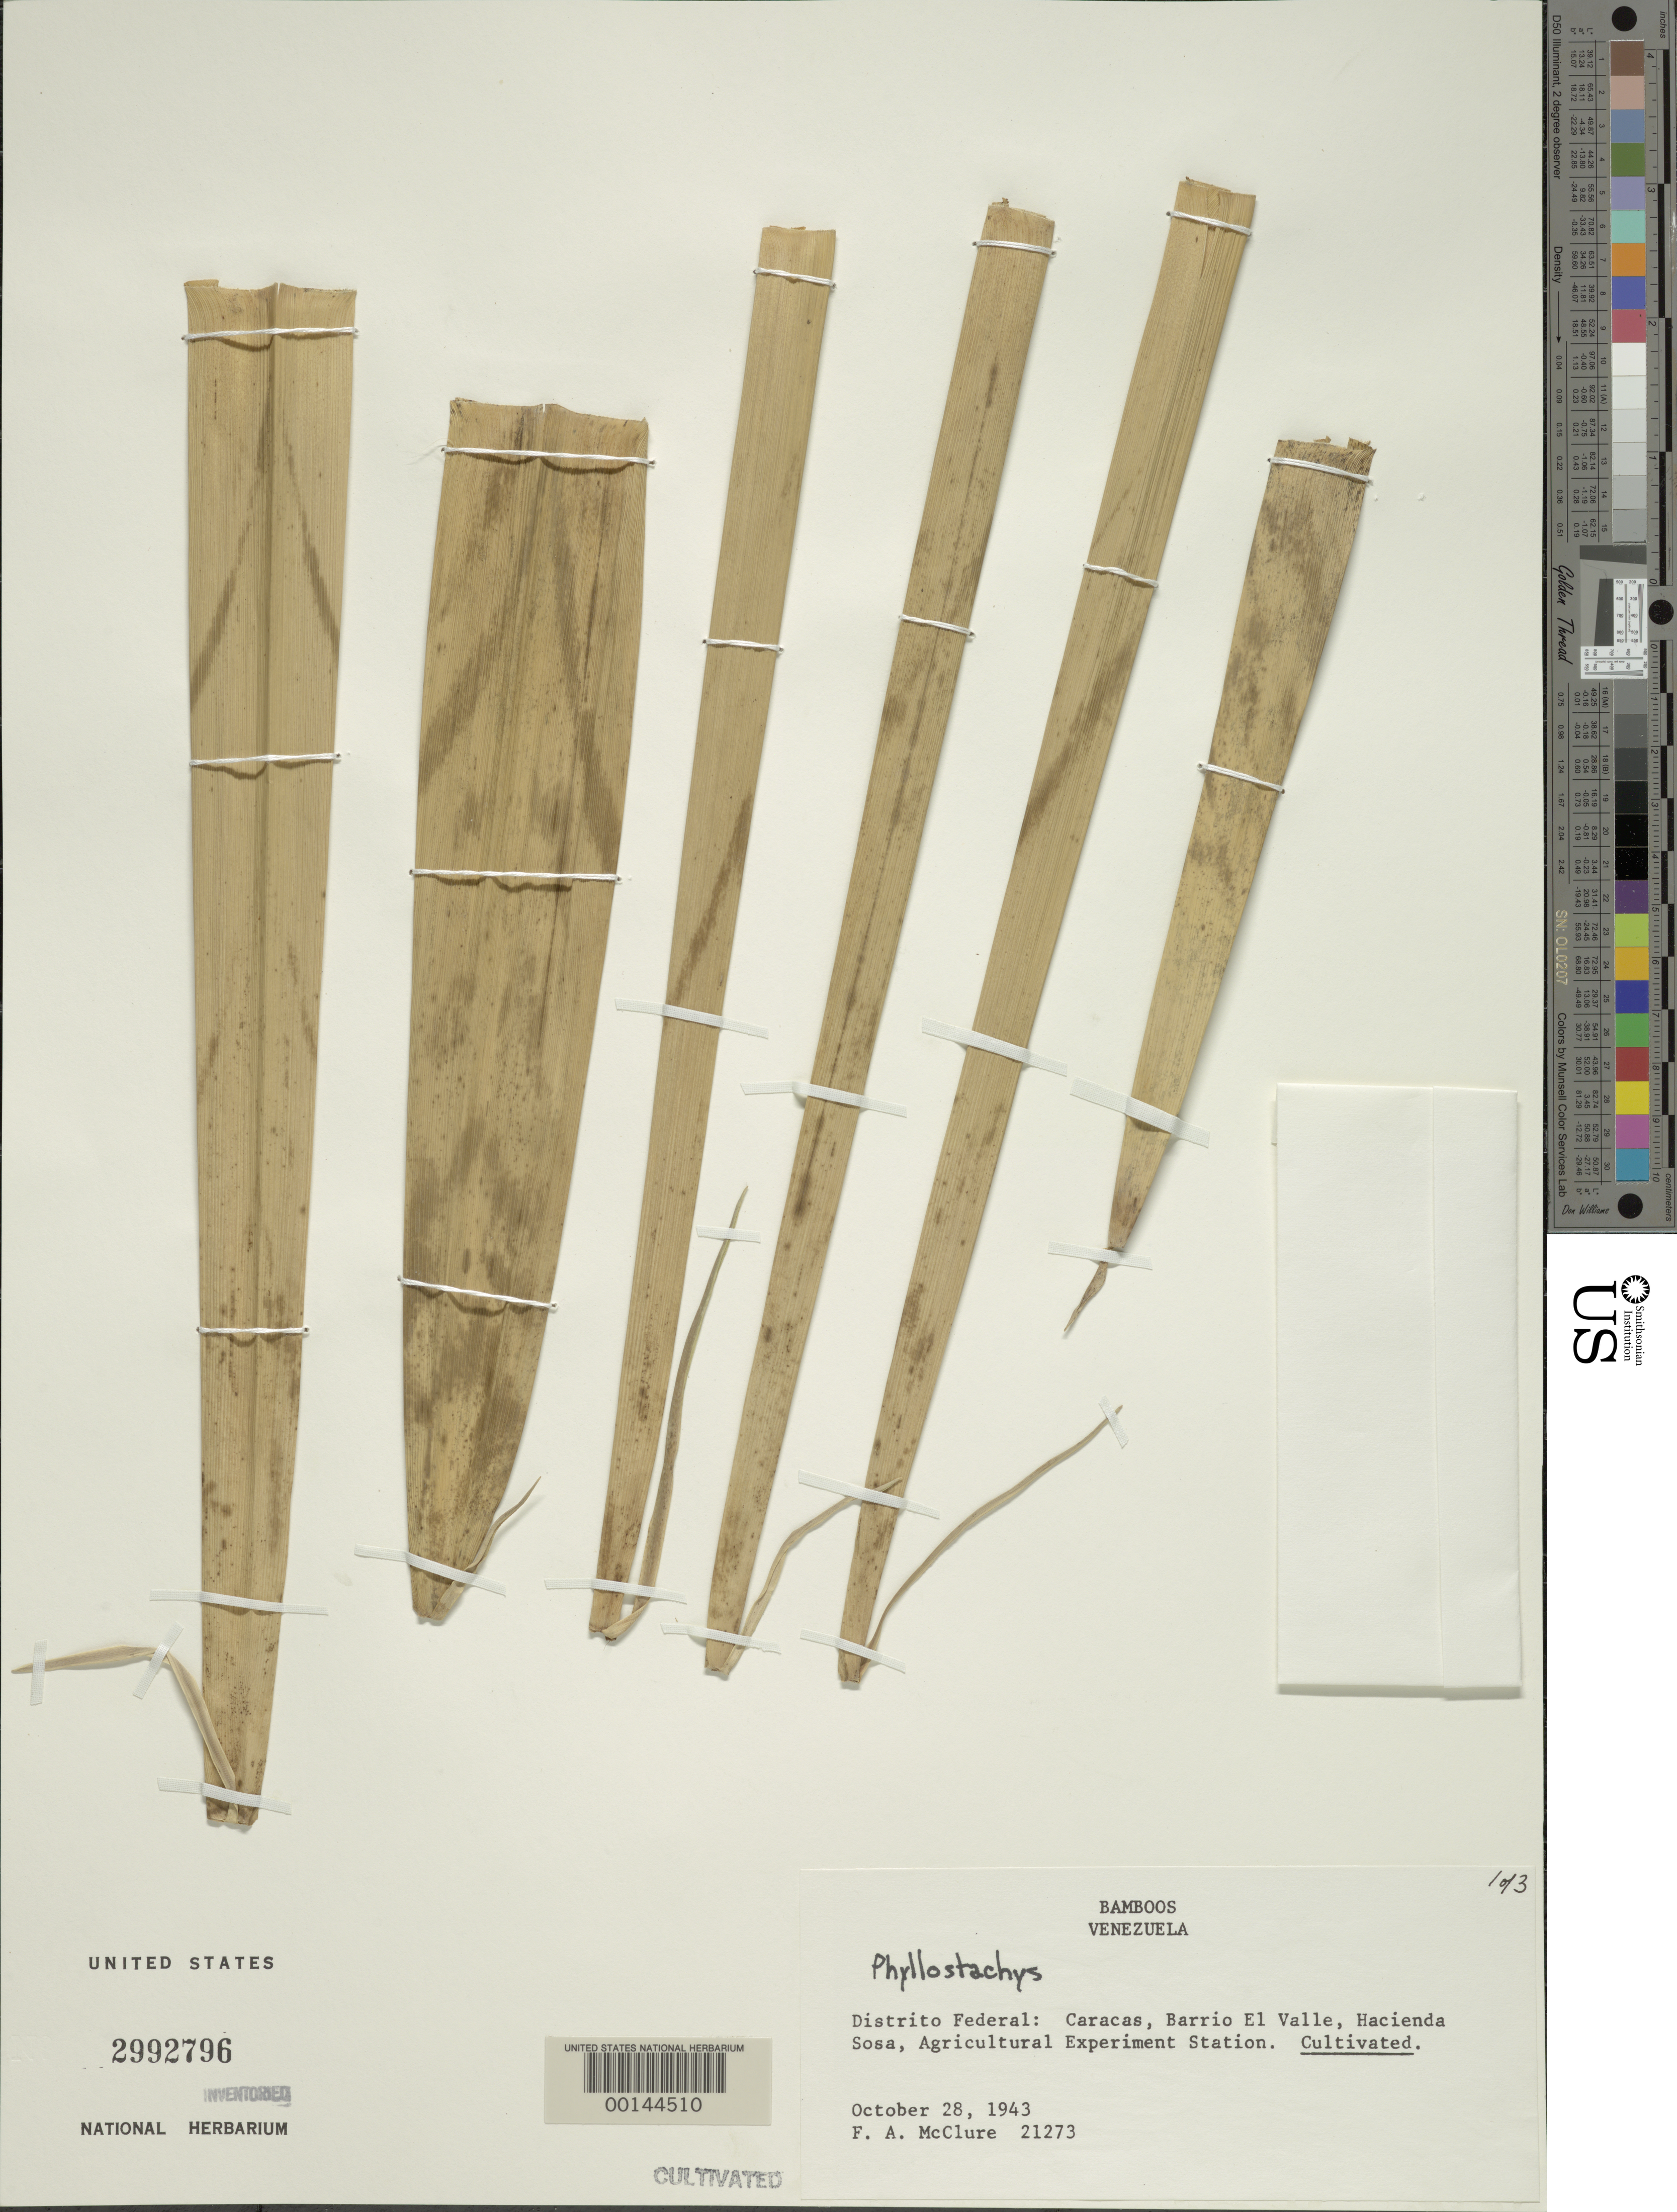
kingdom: Plantae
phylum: Tracheophyta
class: Liliopsida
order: Poales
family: Poaceae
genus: Phyllostachys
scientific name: Phyllostachys sp.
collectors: F. A. McClure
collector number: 21273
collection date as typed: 28 Oct 1943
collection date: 1943-10-28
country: Venezuela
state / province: Distrito Federal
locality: Caracas, barrio el valle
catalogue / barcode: US 2992796